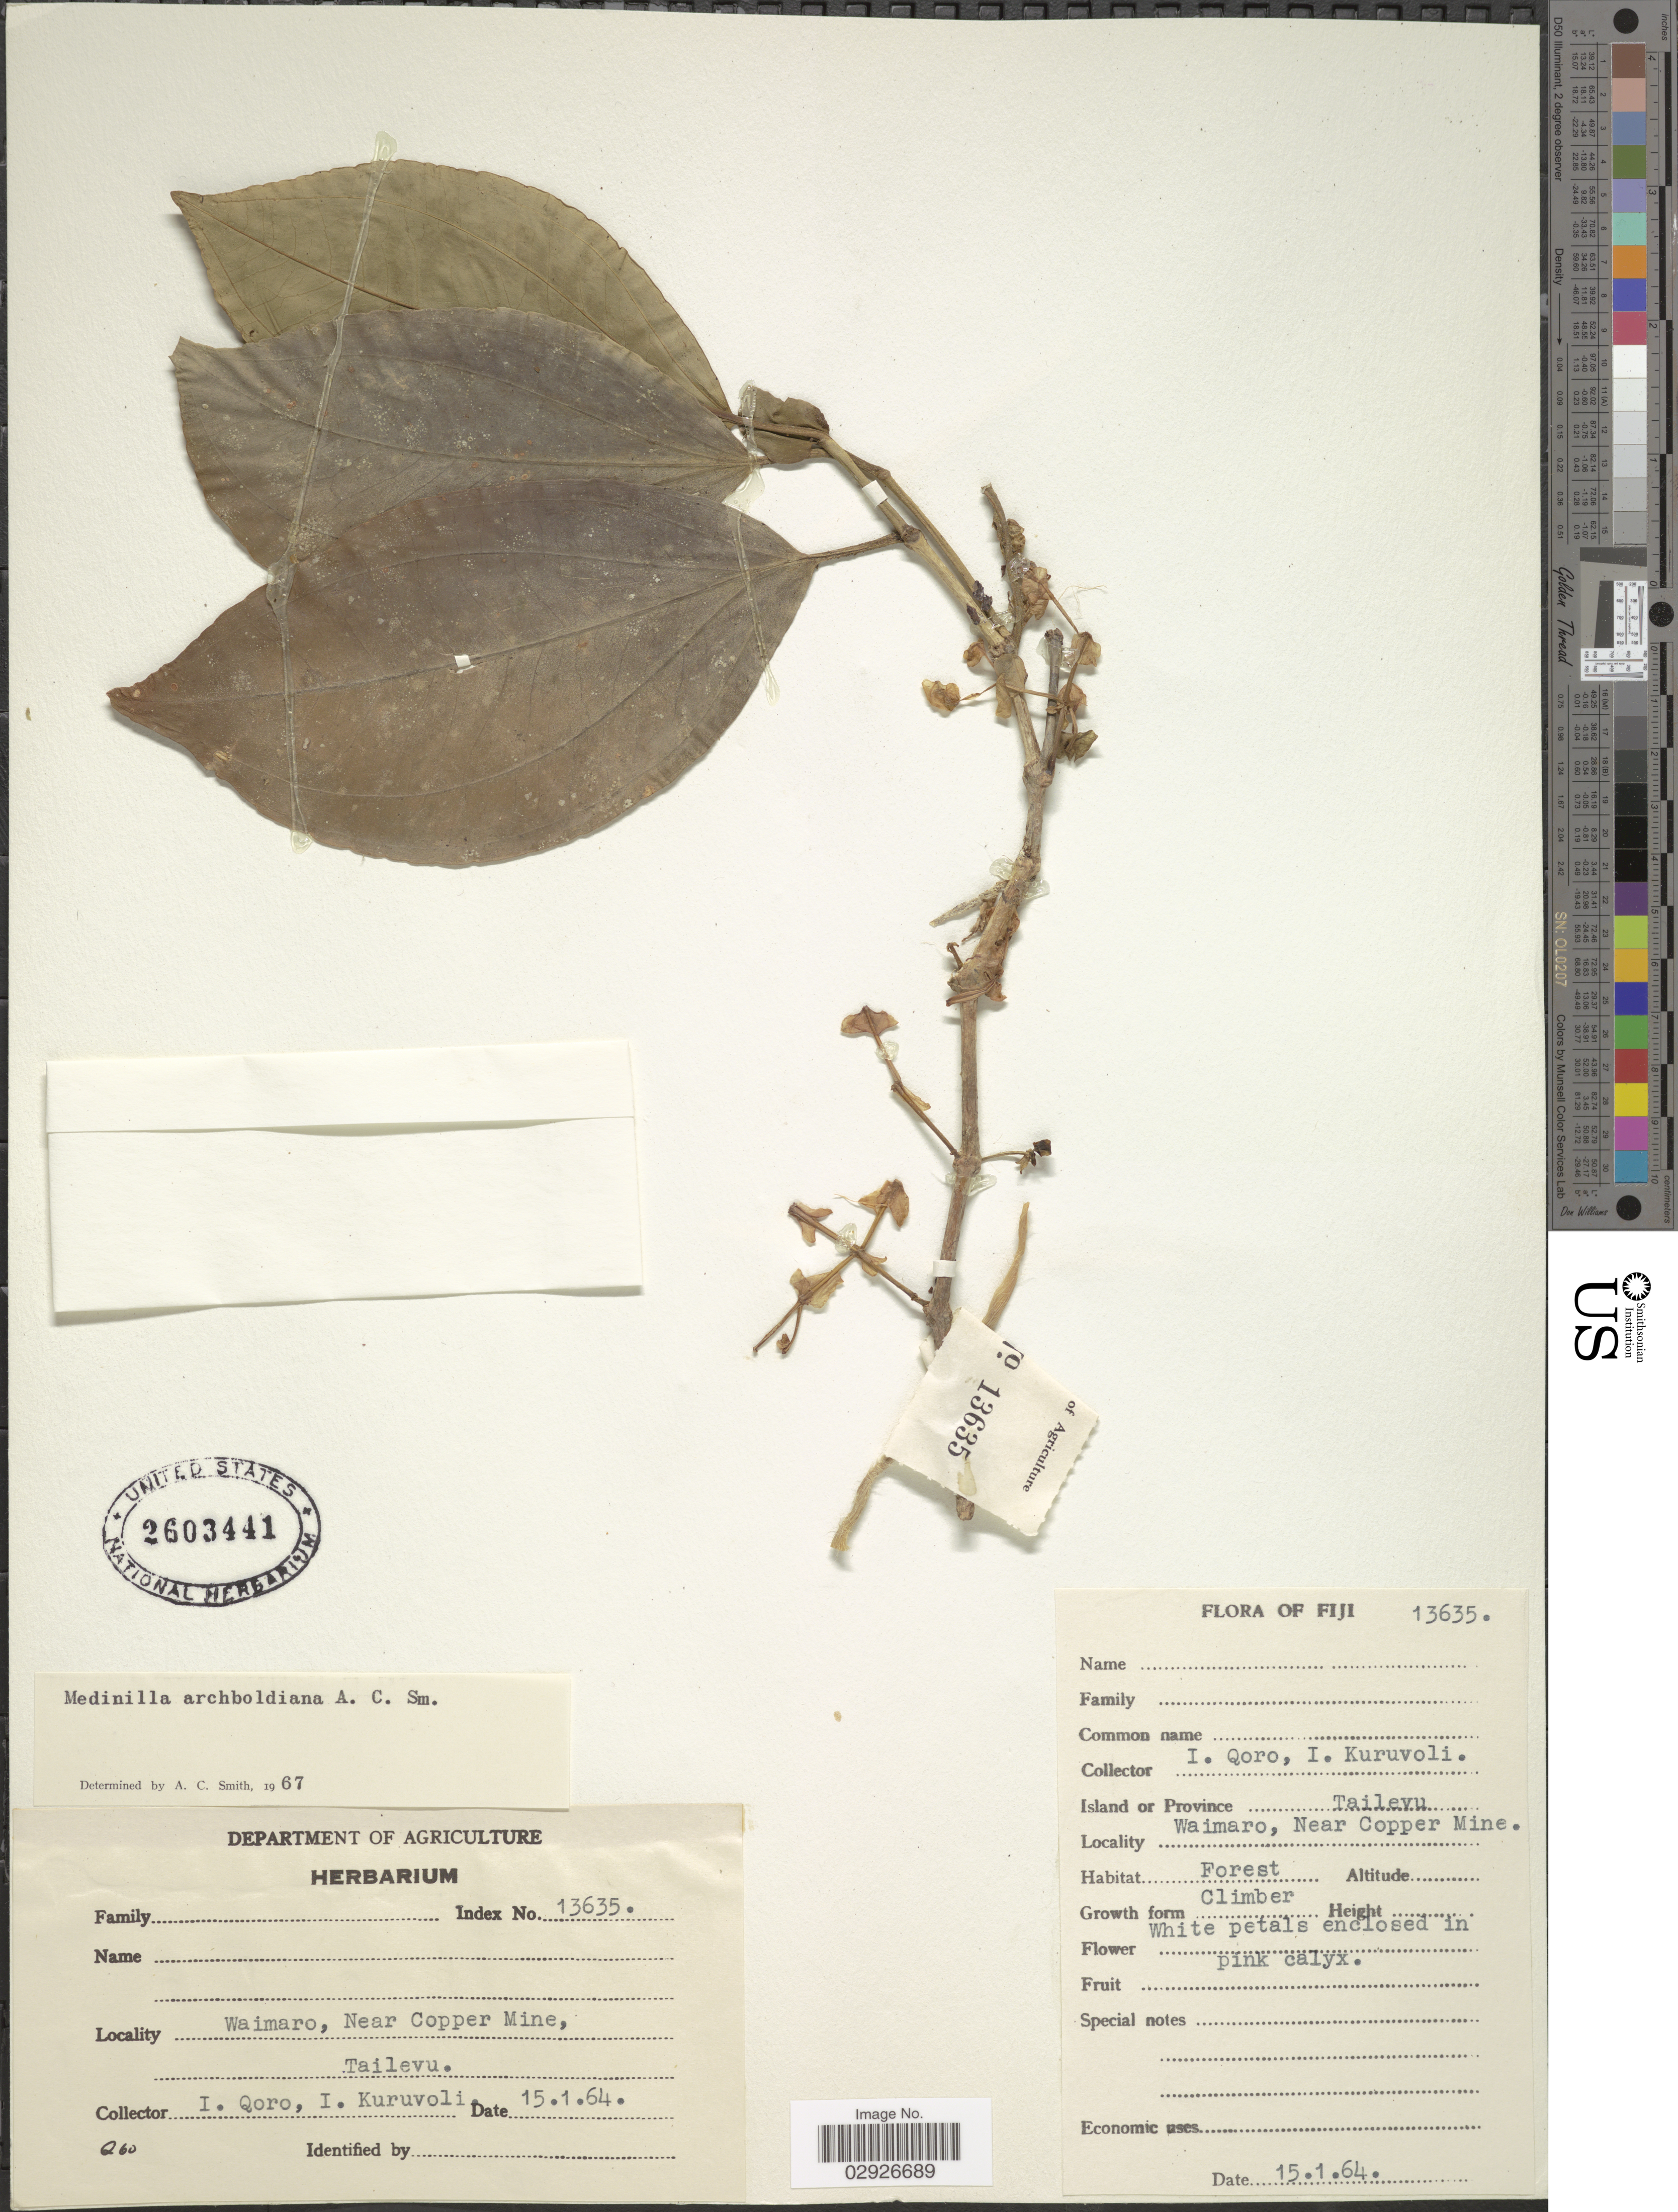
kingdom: Plantae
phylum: Tracheophyta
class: Magnoliopsida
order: Myrtales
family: Melastomataceae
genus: Medinilla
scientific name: Medinilla archboldiana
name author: A.C. Sm.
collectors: I. Qoro & I. Kuruvoli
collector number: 13635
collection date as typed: Transcribed d/m/y: 15/1/64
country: Fiji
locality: Island or Province Tailevu. Waimaro, Near Copper Mine.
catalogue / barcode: US 2603441